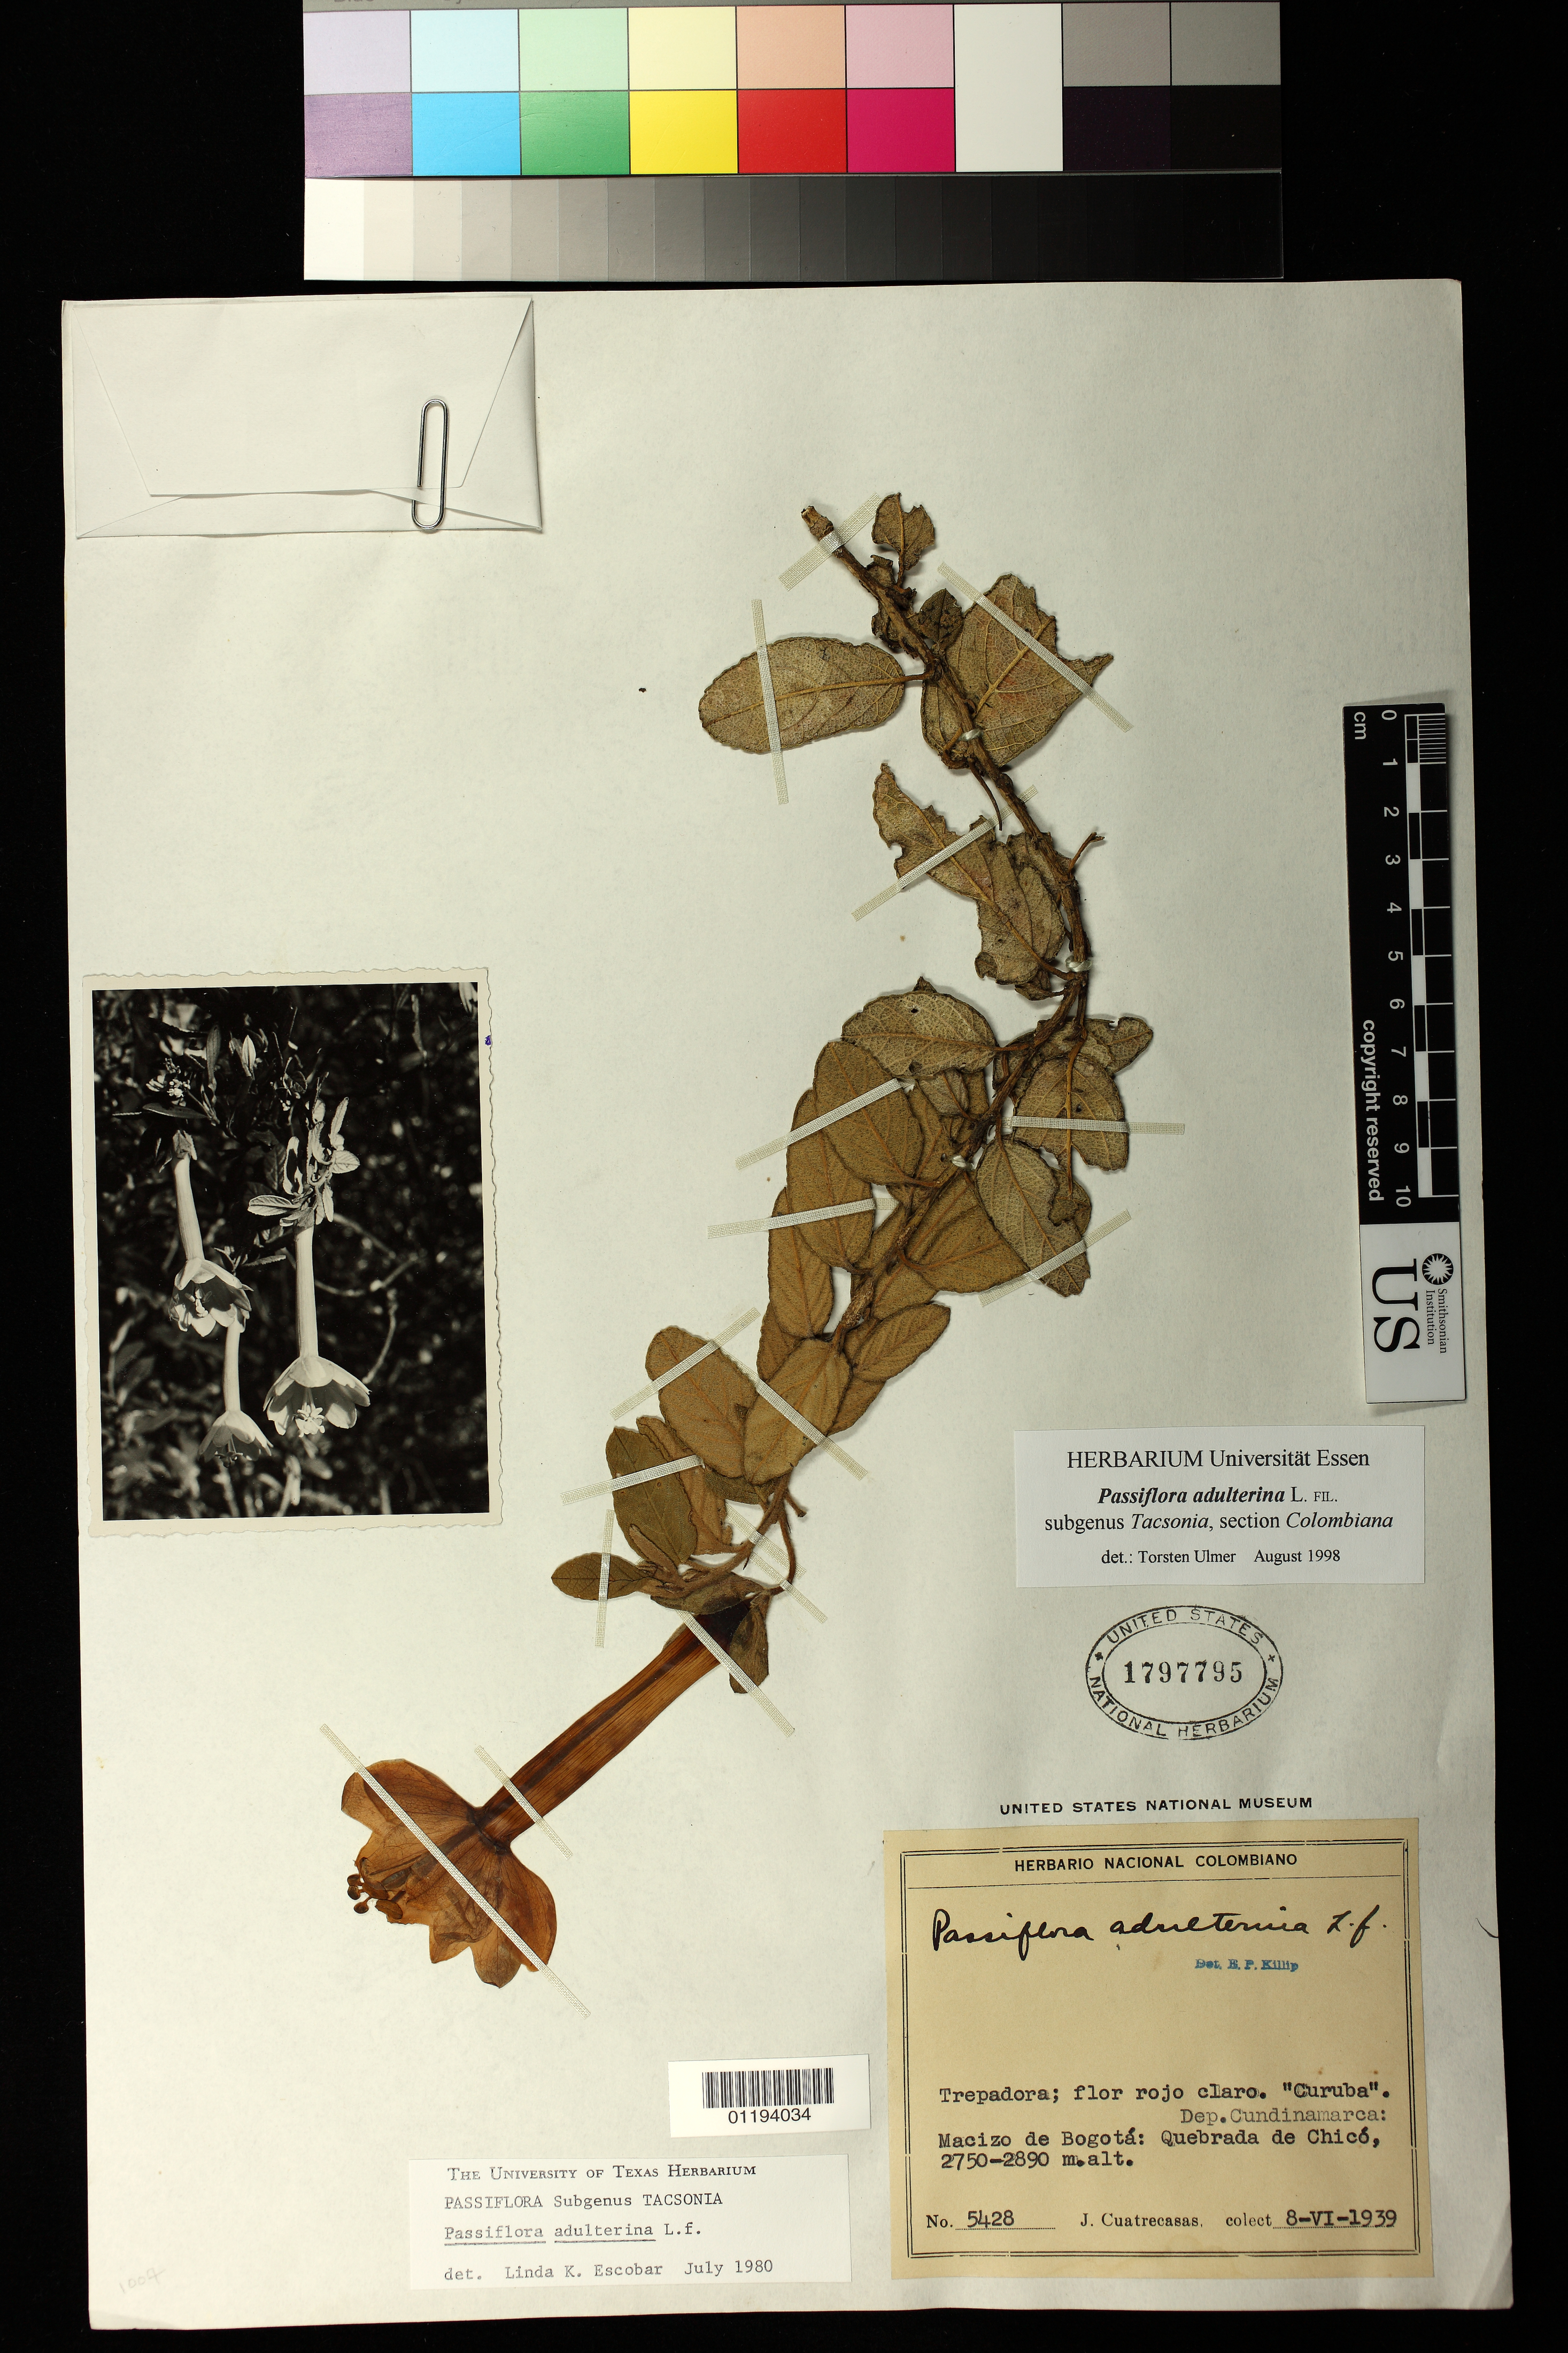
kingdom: Plantae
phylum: Tracheophyta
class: Magnoliopsida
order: Malpighiales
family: Passifloraceae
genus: Passiflora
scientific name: Passiflora adulterina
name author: L. f.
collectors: J. Cuatrecasas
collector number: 5428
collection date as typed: Jun 8 1939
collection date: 1939-06-08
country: Colombia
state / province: Cundinamarca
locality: Macizo de Bogota, Quebrada de Chico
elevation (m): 2750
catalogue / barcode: US 1797795